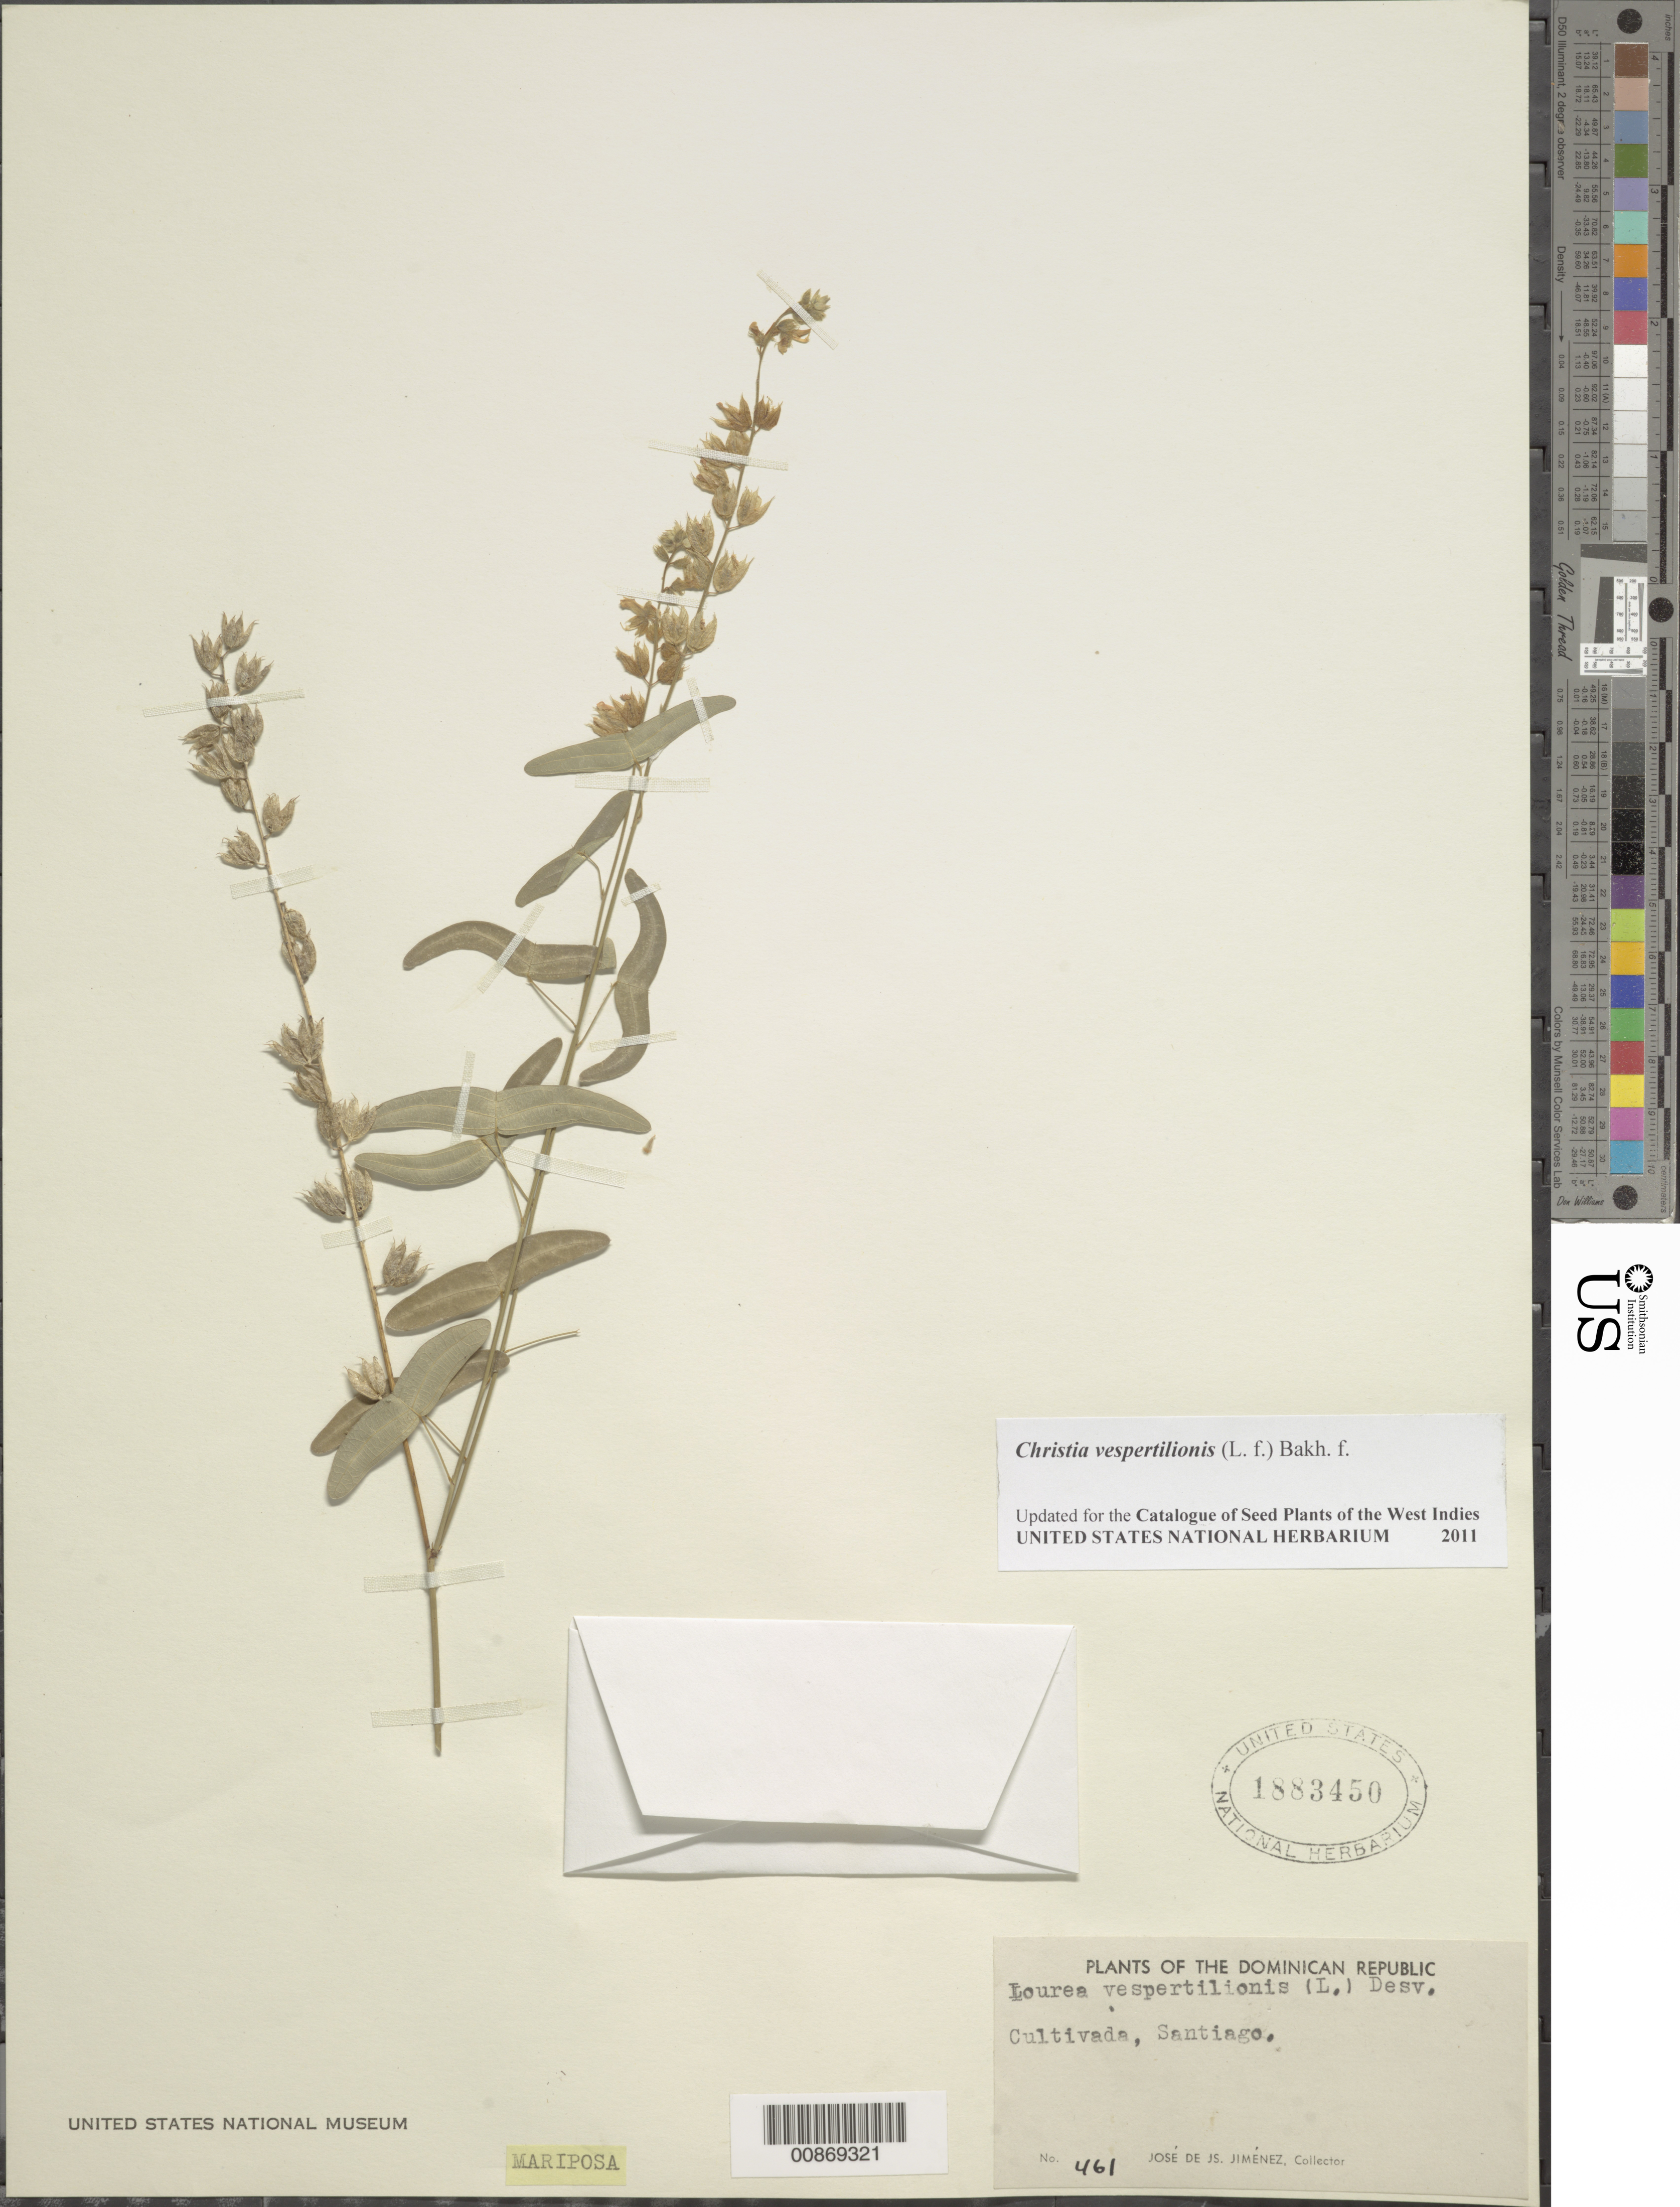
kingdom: Plantae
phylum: Tracheophyta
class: Magnoliopsida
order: Fabales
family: Fabaceae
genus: Christia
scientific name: Christia vespertilionis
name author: (L. f.) Bakh. f.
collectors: J. J. Jiménez Almonte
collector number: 461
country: Dominican Republic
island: Hispaniola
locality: Santiago.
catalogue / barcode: US 1883450